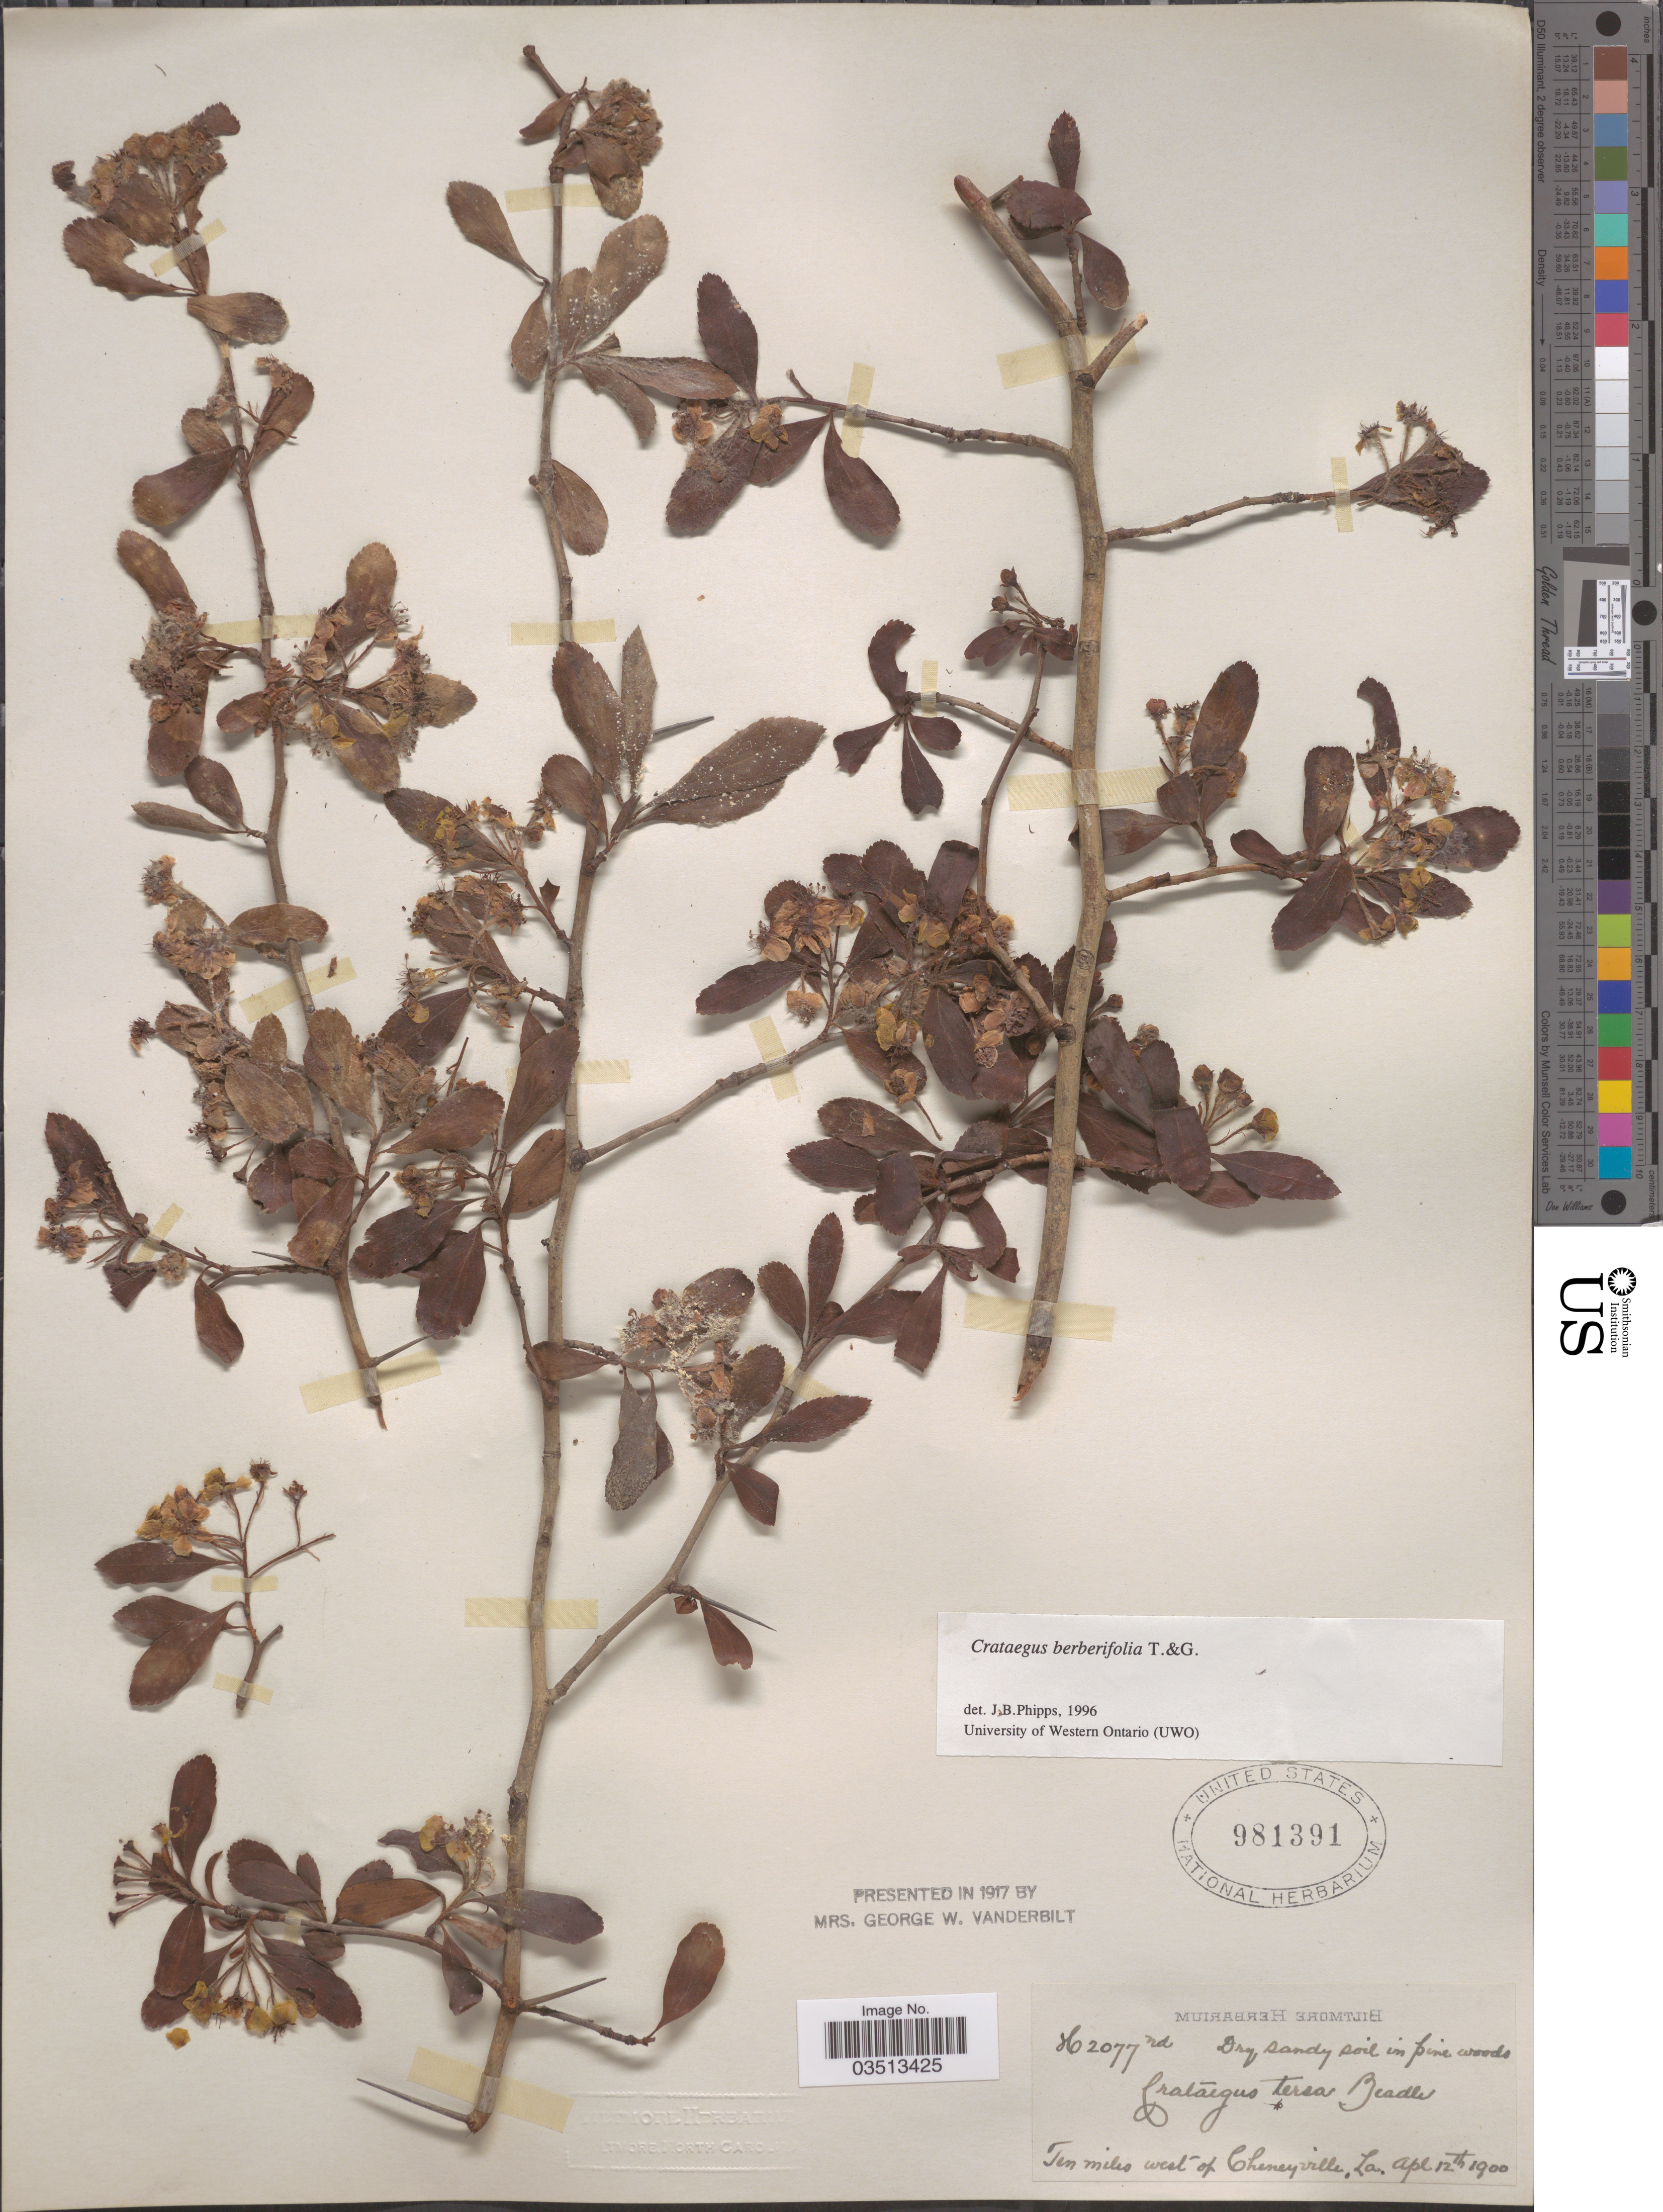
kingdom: Plantae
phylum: Tracheophyta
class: Magnoliopsida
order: Rosales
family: Rosaceae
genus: Crataegus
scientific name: Crataegus berberifolia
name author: Torr. & A. Gray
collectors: ex herb. Biltmore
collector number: H2077nd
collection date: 1900-04-12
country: United States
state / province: Louisiana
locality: Ten miles west of Cheneyville.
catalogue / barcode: US 981391